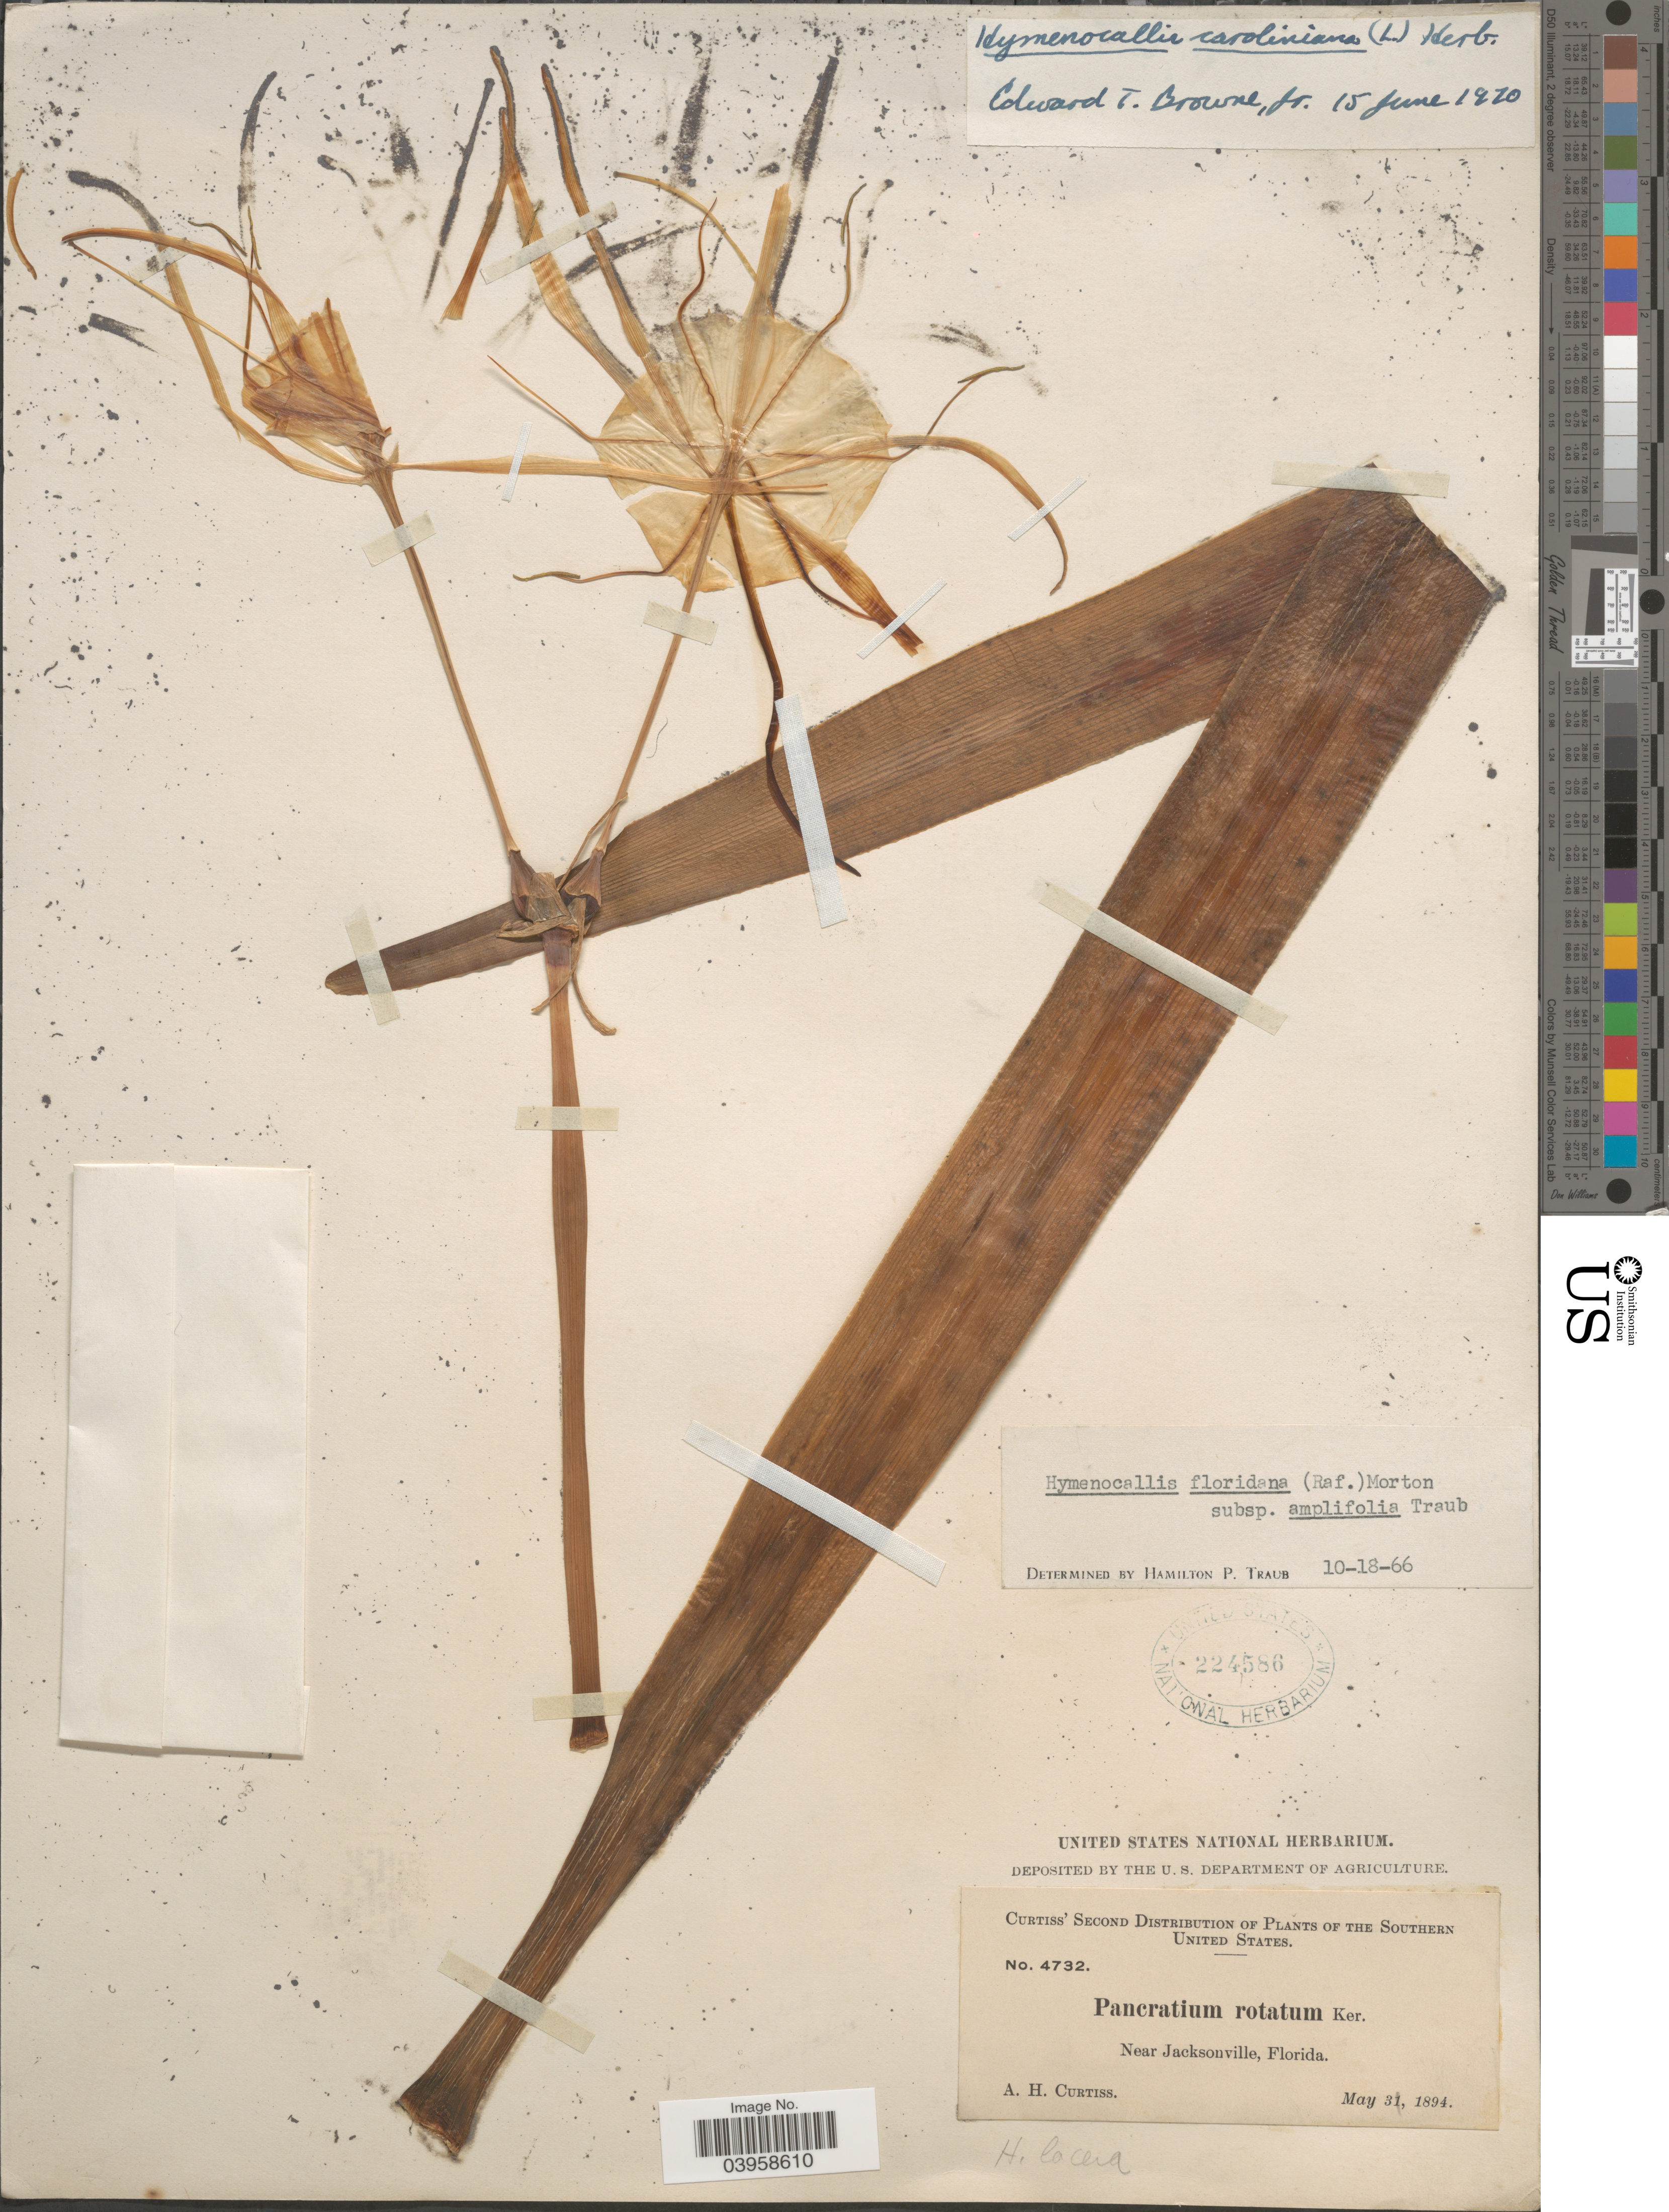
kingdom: Plantae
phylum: Tracheophyta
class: Liliopsida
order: Asparagales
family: Amaryllidaceae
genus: Hymenocallis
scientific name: Hymenocallis caroliniana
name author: (L.) Herb.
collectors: A. H. Curtiss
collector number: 4732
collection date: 1894-05-03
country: United States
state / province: Florida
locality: The Southern United States. Near Jacksonville.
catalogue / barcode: US 224586